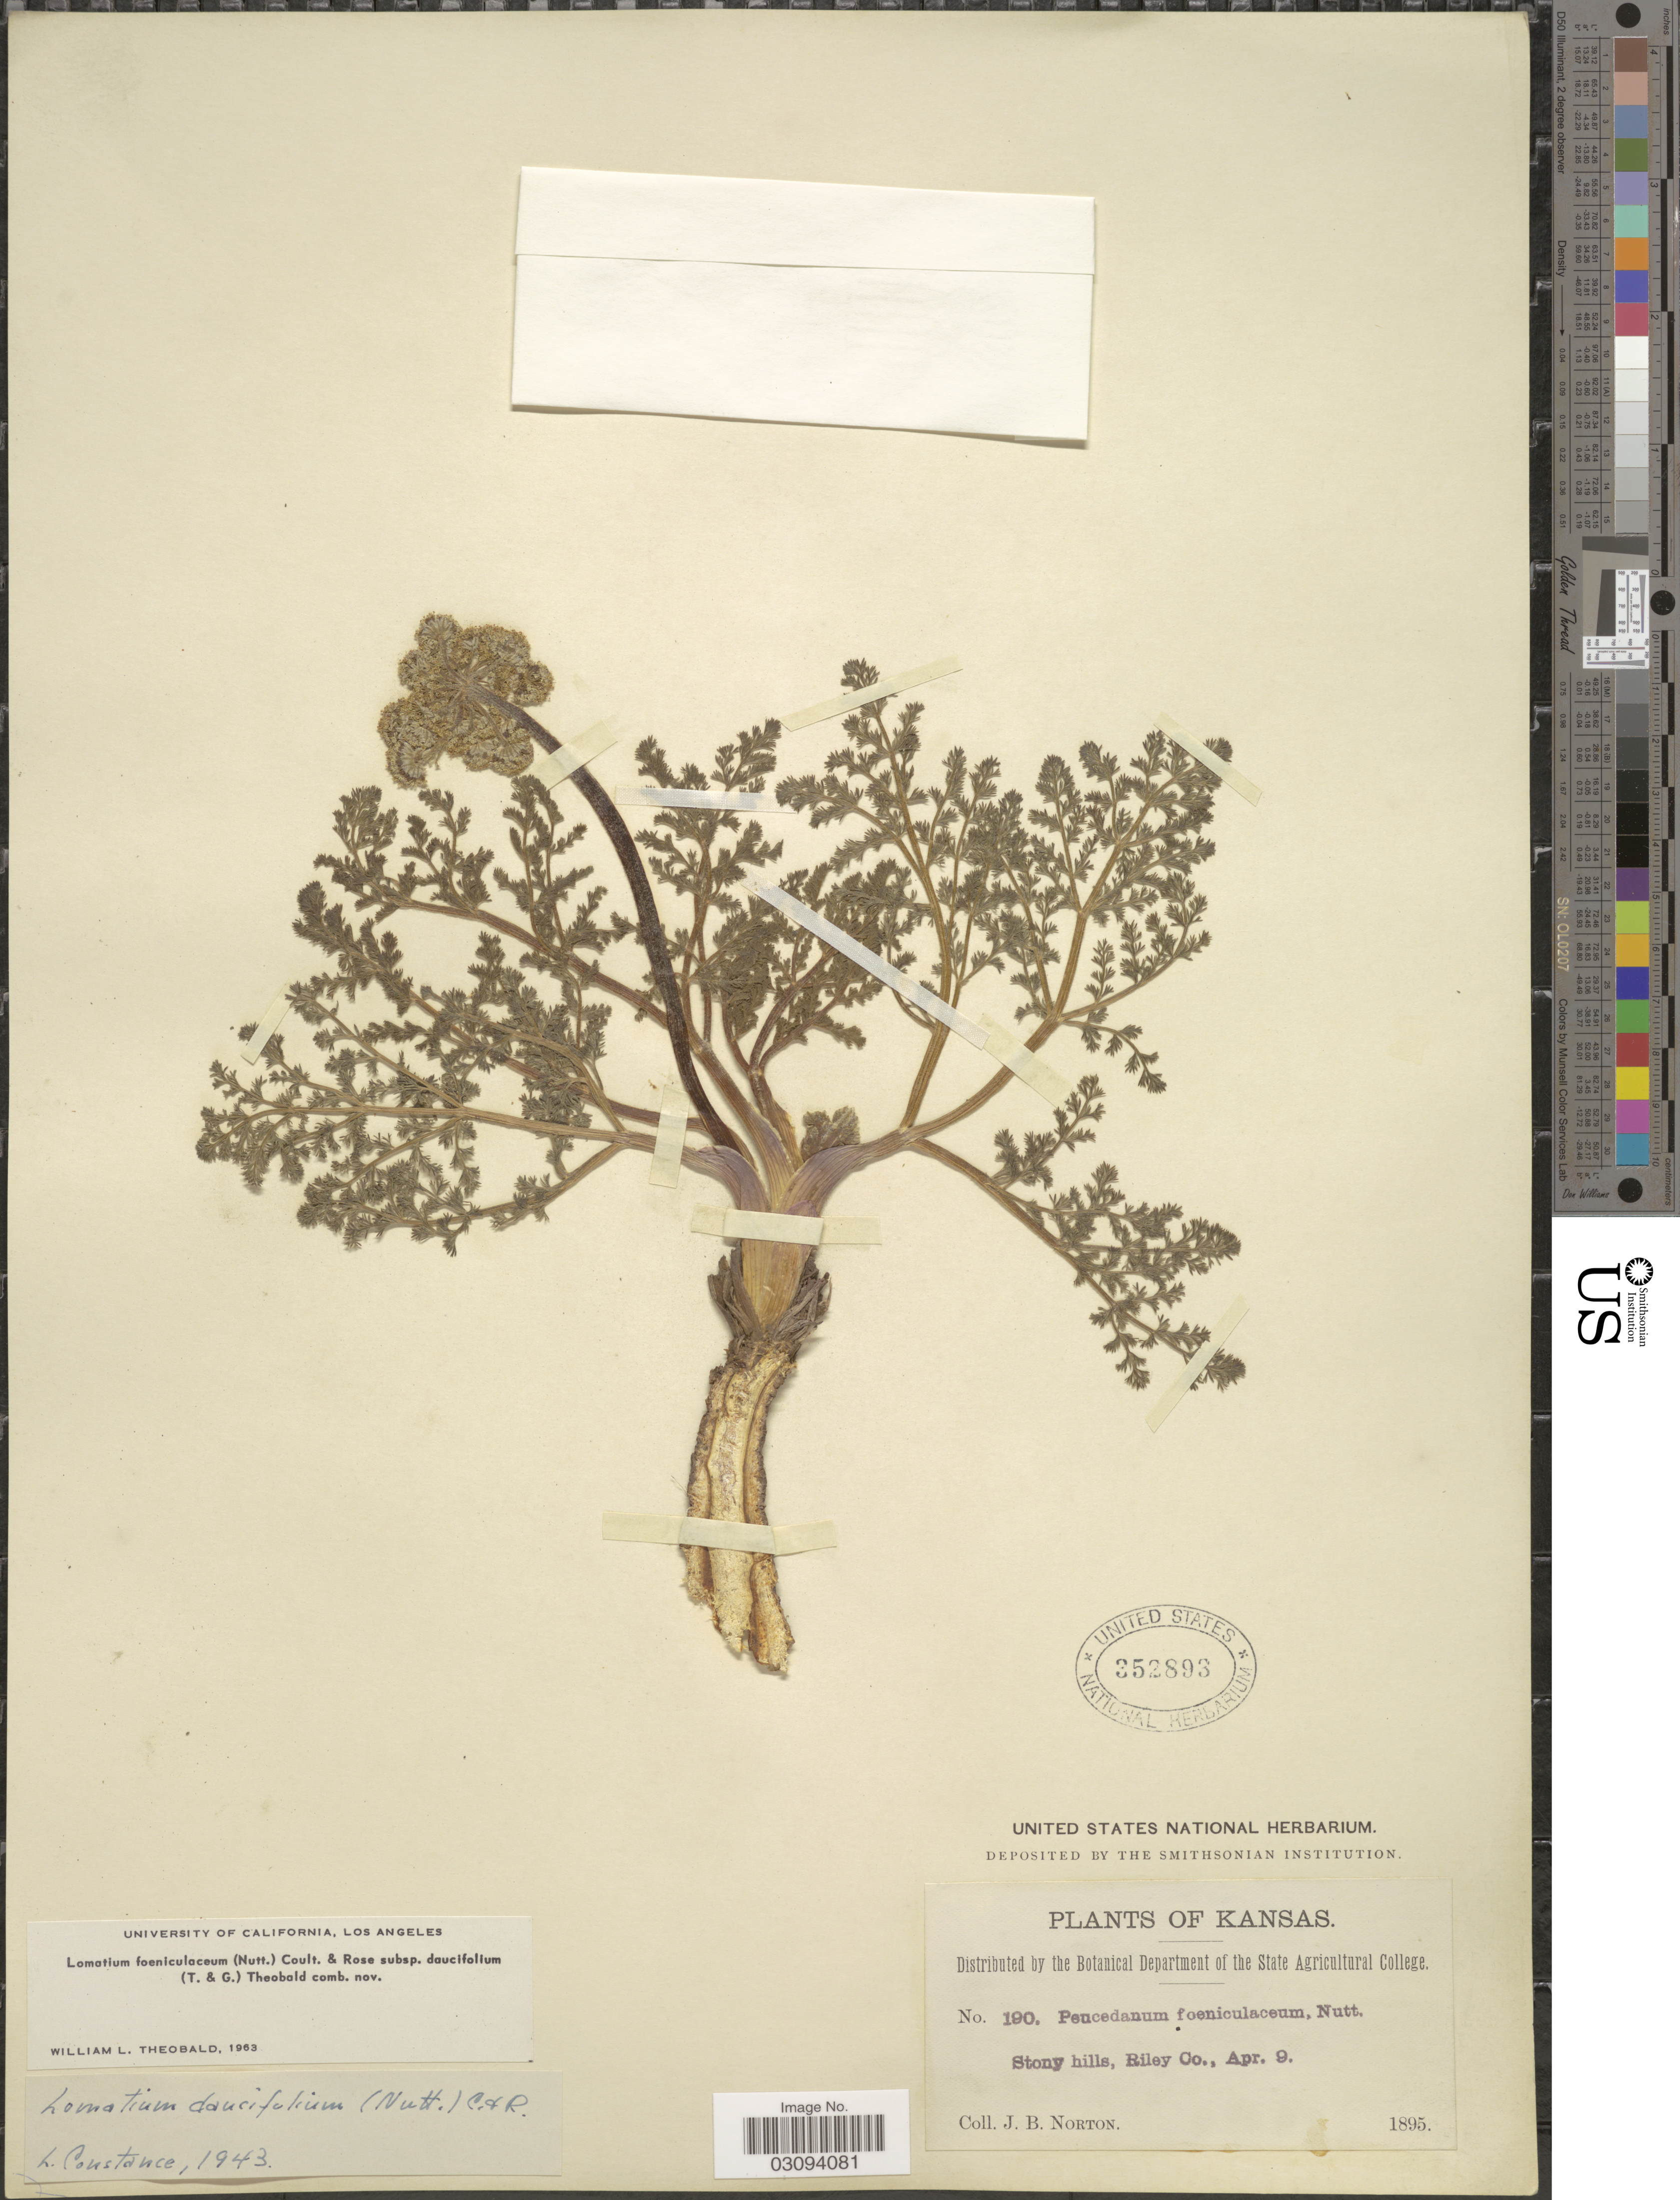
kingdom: Plantae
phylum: Tracheophyta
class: Magnoliopsida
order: Apiales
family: Apiaceae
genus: Lomatium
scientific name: Lomatium foeniculaceum subsp. daucifolium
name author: (Torr. & A. Gray) W.L. Theob.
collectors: J. B. Norton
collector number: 190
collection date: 1895-04-09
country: United States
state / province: Kansas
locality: Stony hills, Riley Co.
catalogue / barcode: US 352893